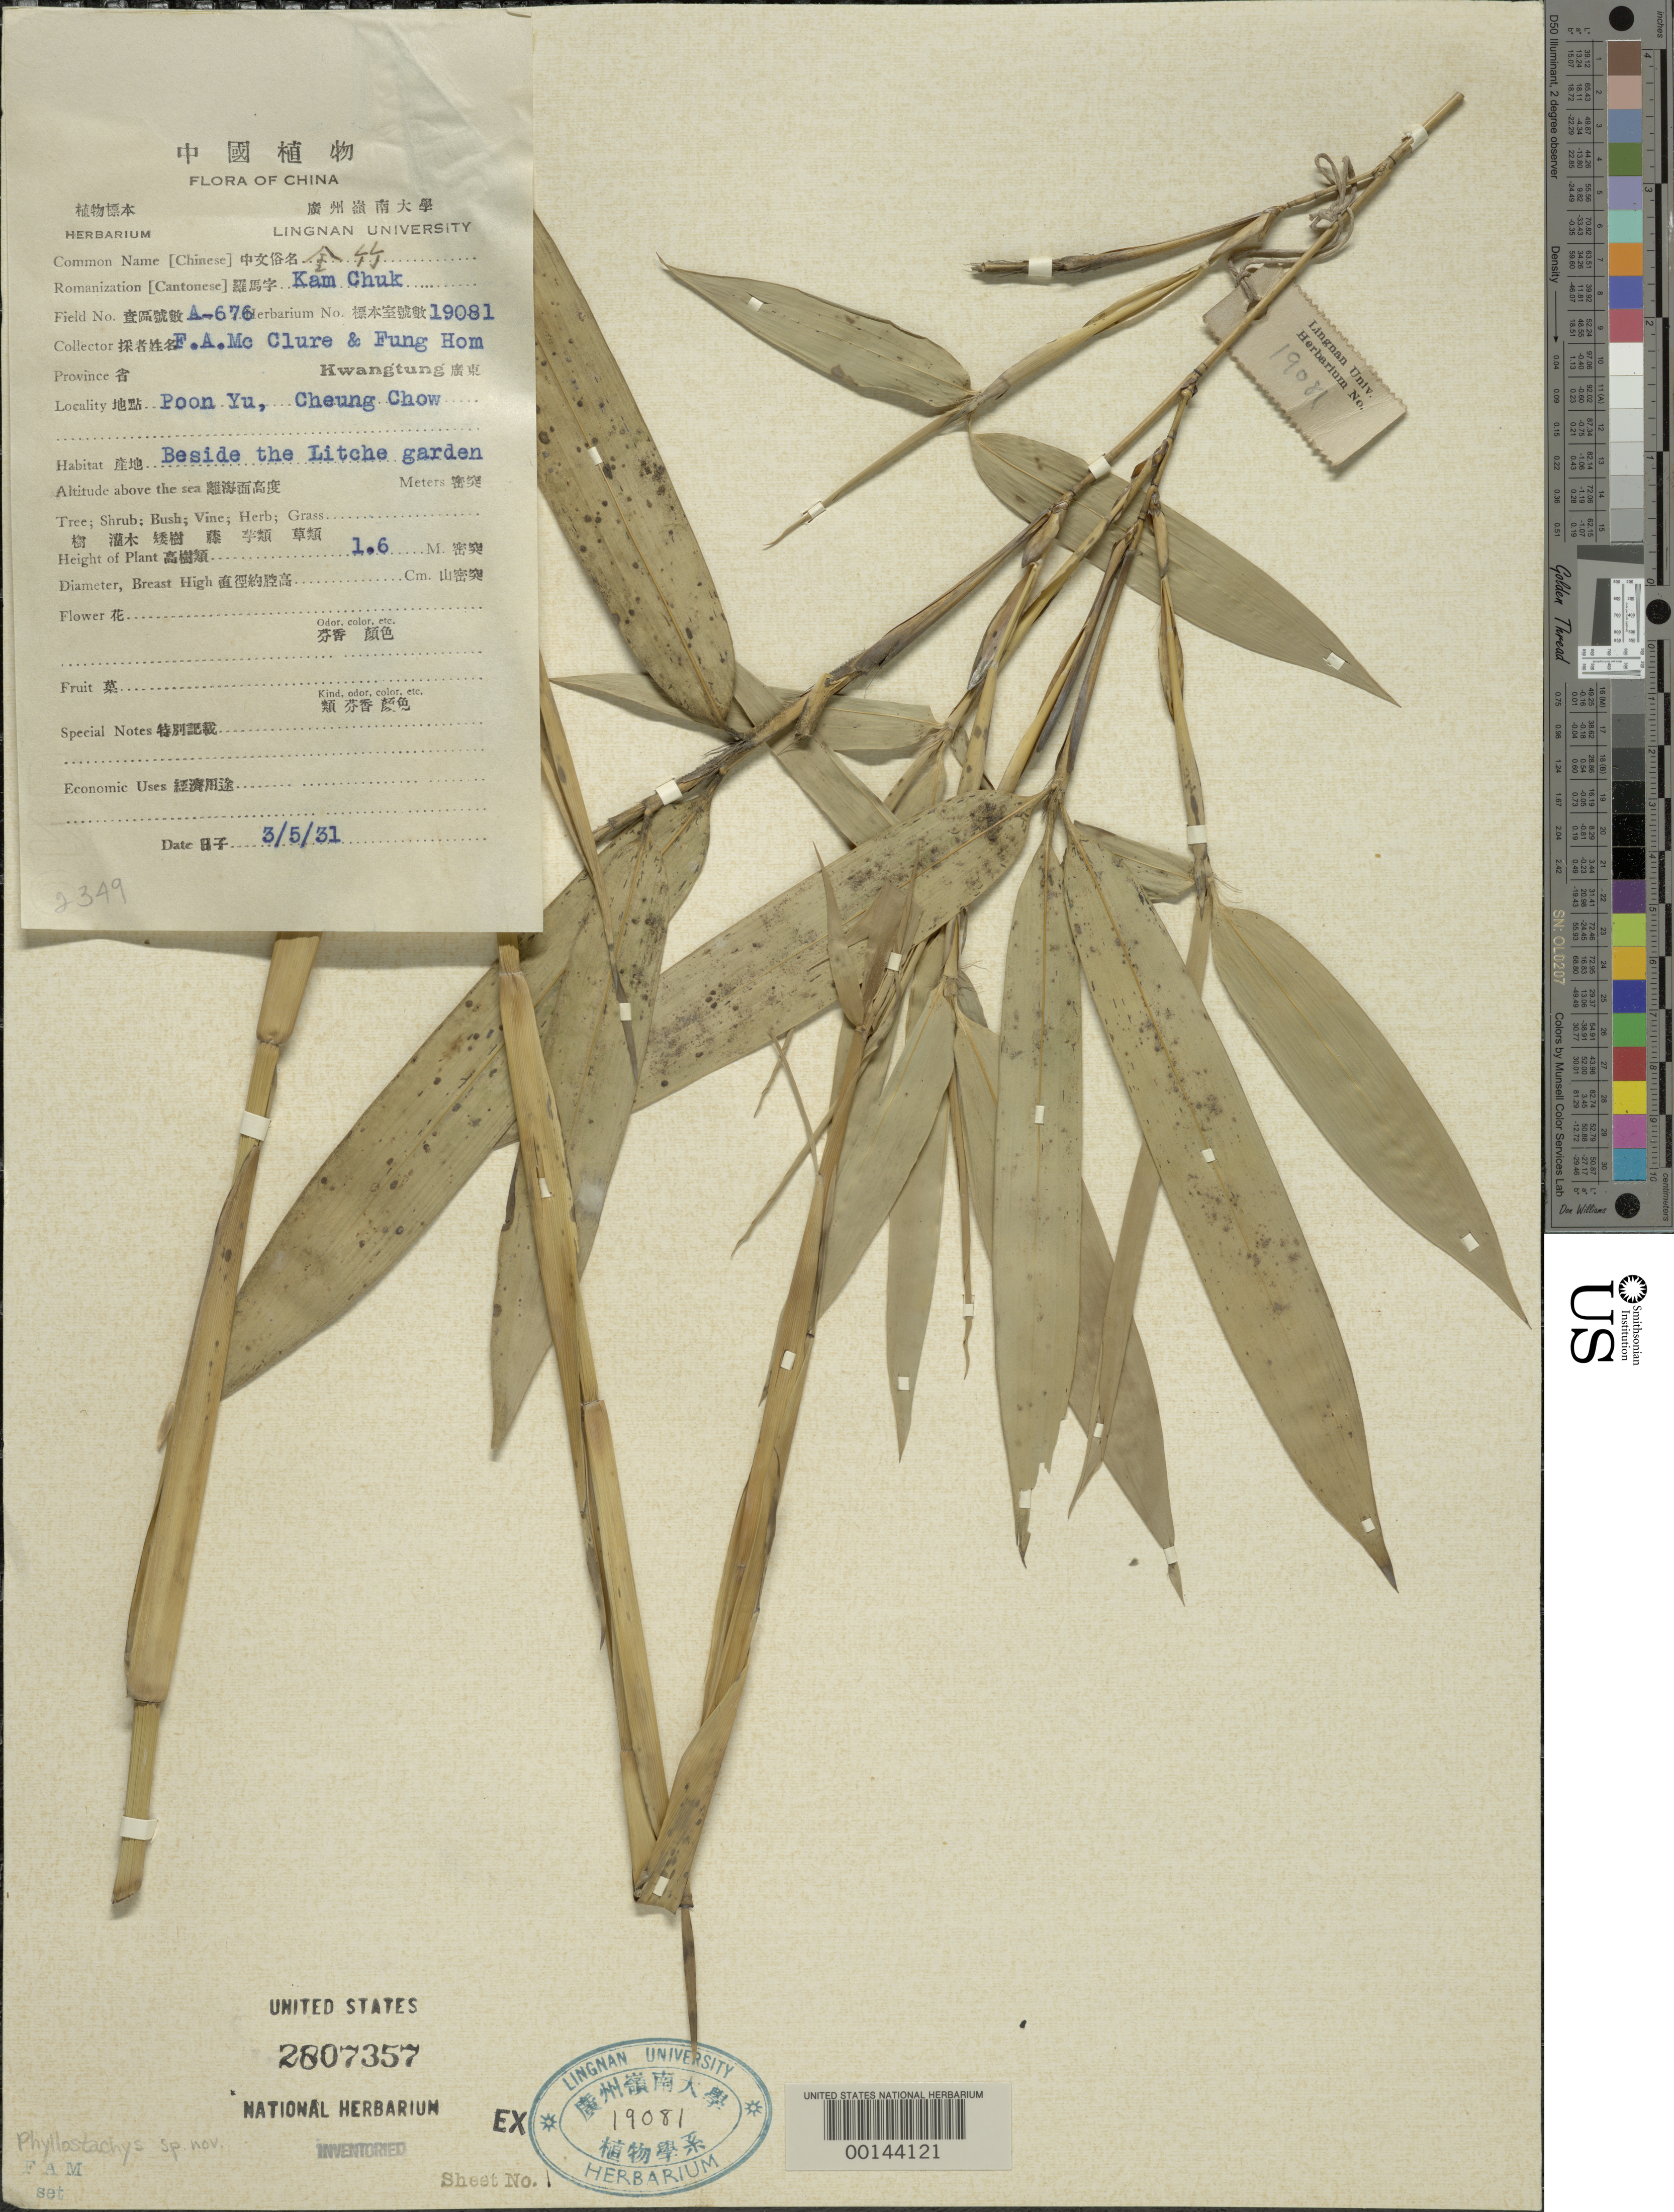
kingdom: Plantae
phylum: Tracheophyta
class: Liliopsida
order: Poales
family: Poaceae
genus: Phyllostachys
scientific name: Phyllostachys sp.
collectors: F. A. McClure & H. L. Fung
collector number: A-676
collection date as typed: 05 Mar 1931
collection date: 1931-03-05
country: China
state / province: Guangdong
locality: Poon Yu, Cheung Chow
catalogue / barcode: US 2807357